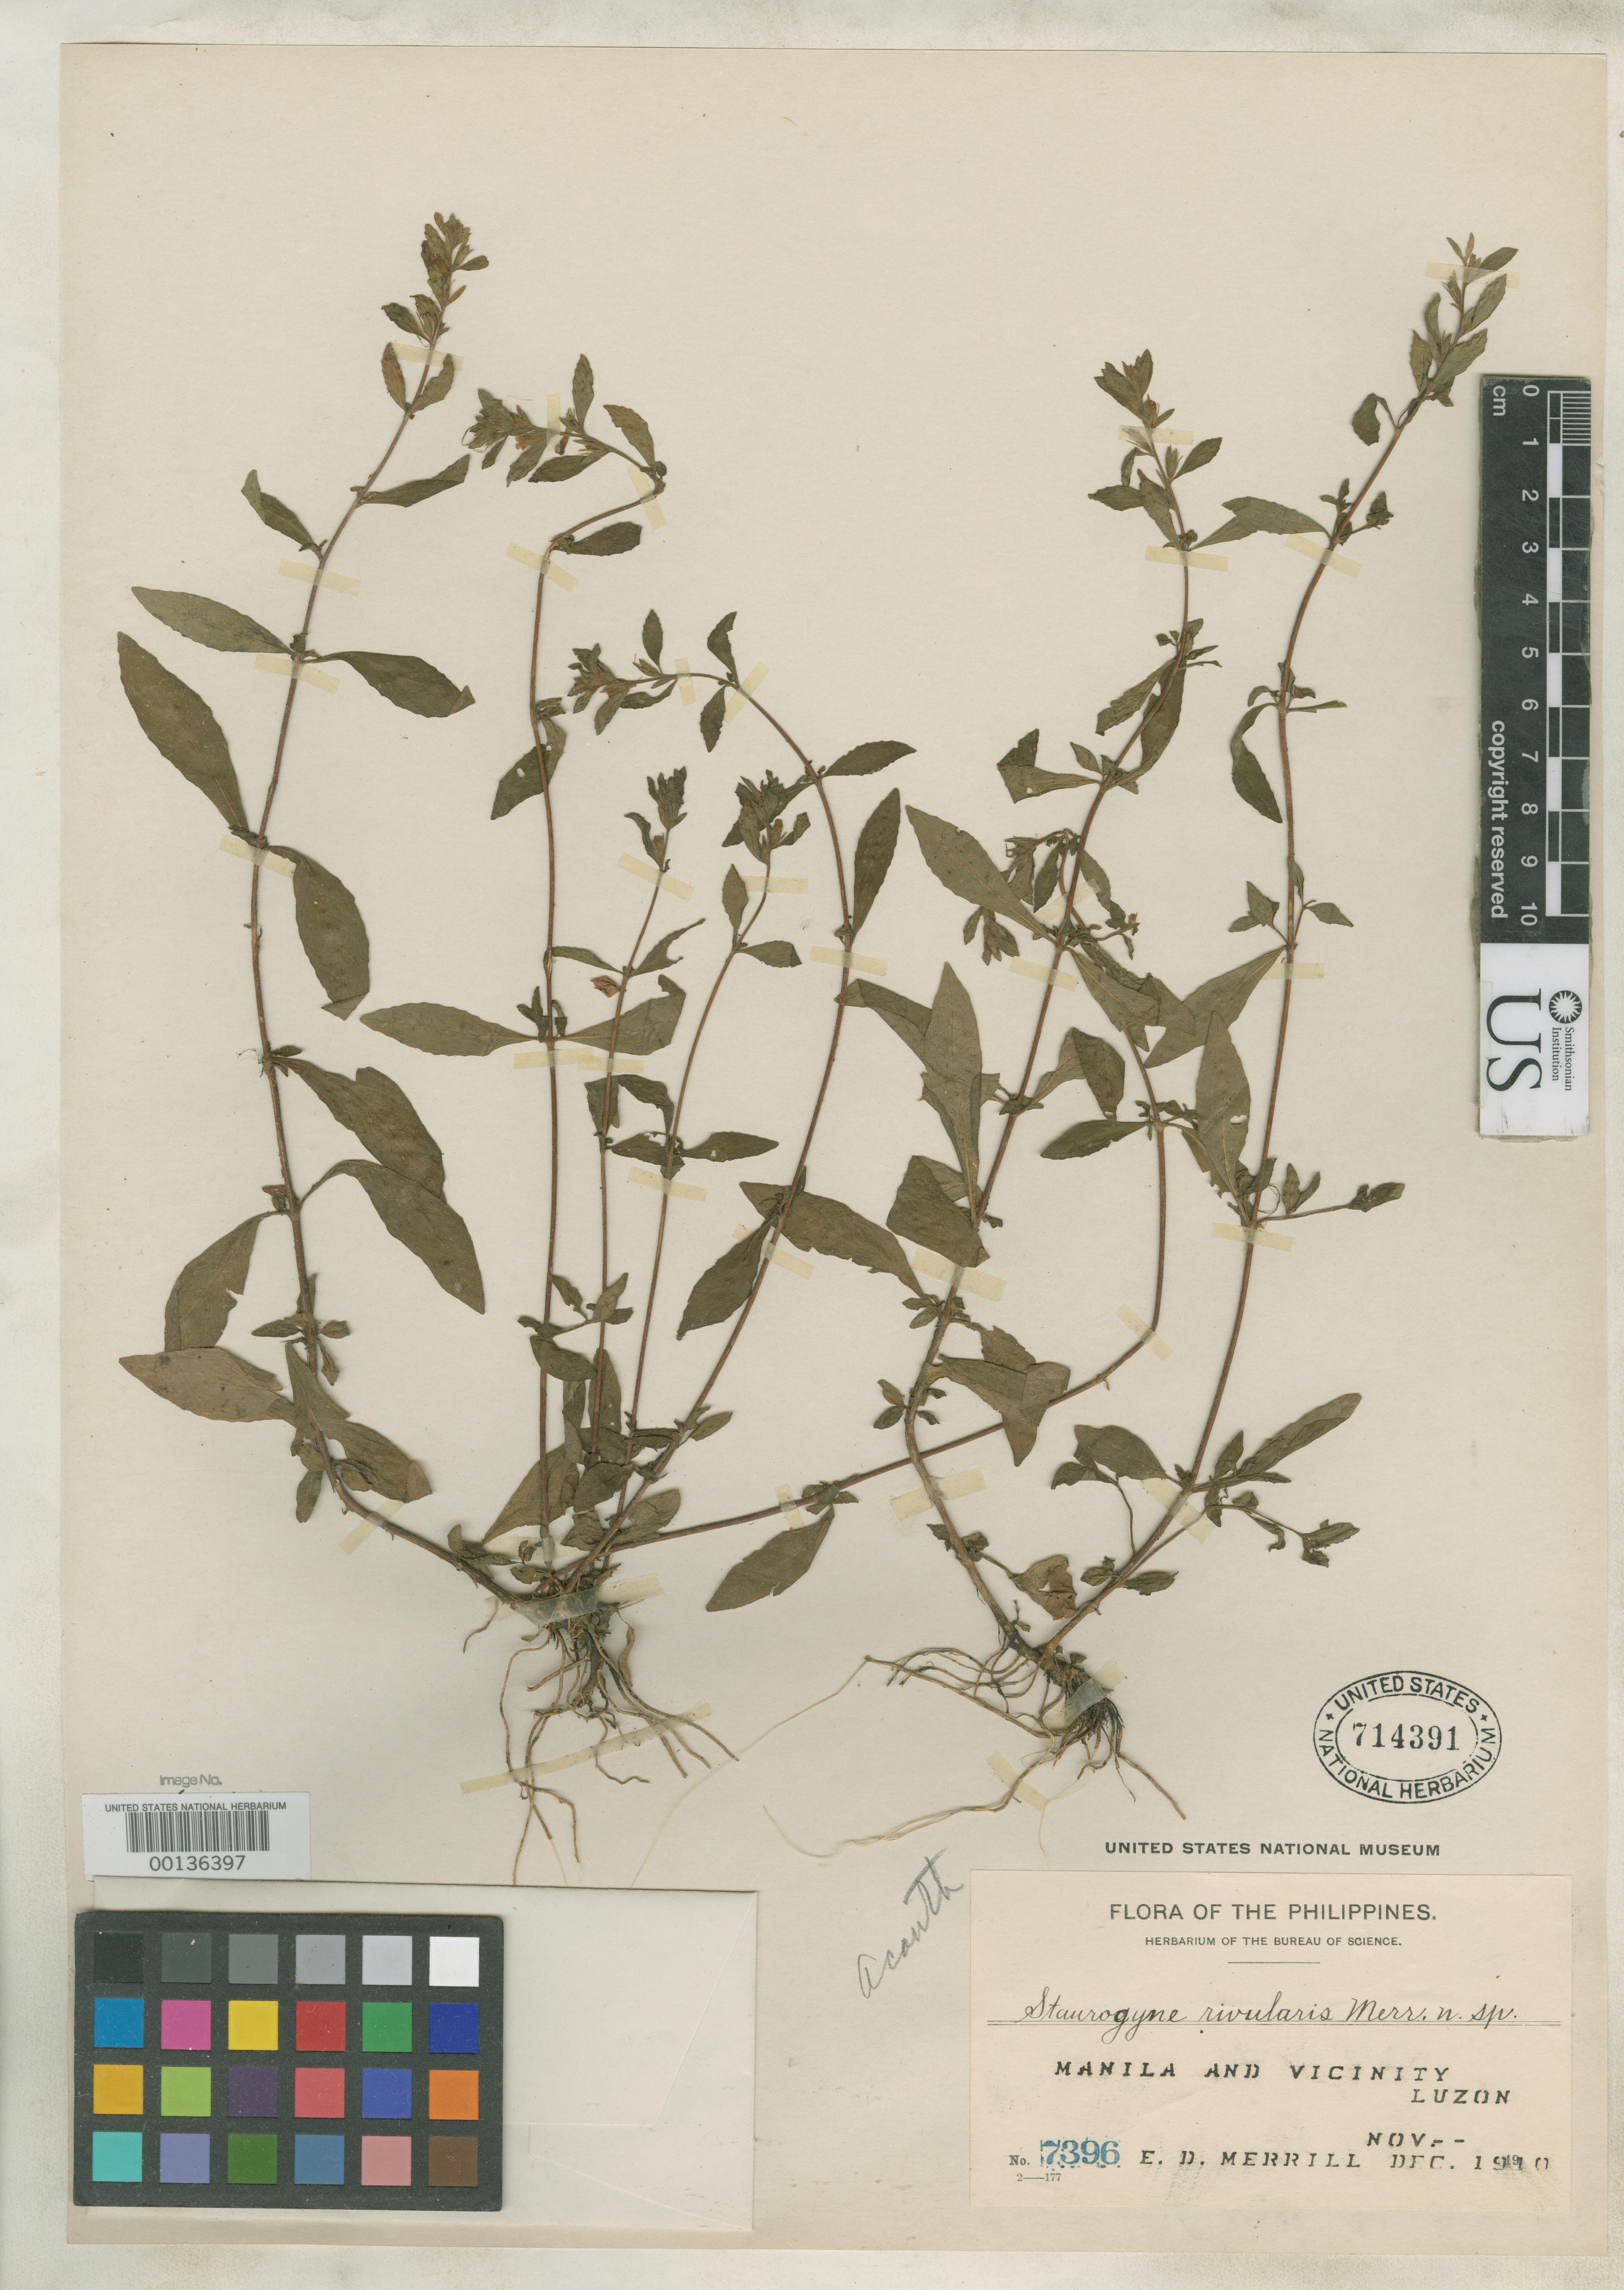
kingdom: Plantae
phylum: Tracheophyta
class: Magnoliopsida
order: Lamiales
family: Acanthaceae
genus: Staurogyne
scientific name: Staurogyne rivularis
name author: Merr.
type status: Possible Isotype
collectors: E. D. Merrill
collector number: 7396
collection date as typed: Nov 1910 to -- Dec 1910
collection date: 1910-11/1910-12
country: Philippines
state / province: Calabarzon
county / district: Quezon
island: Luzon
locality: Manila & vicinity.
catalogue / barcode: US 714391